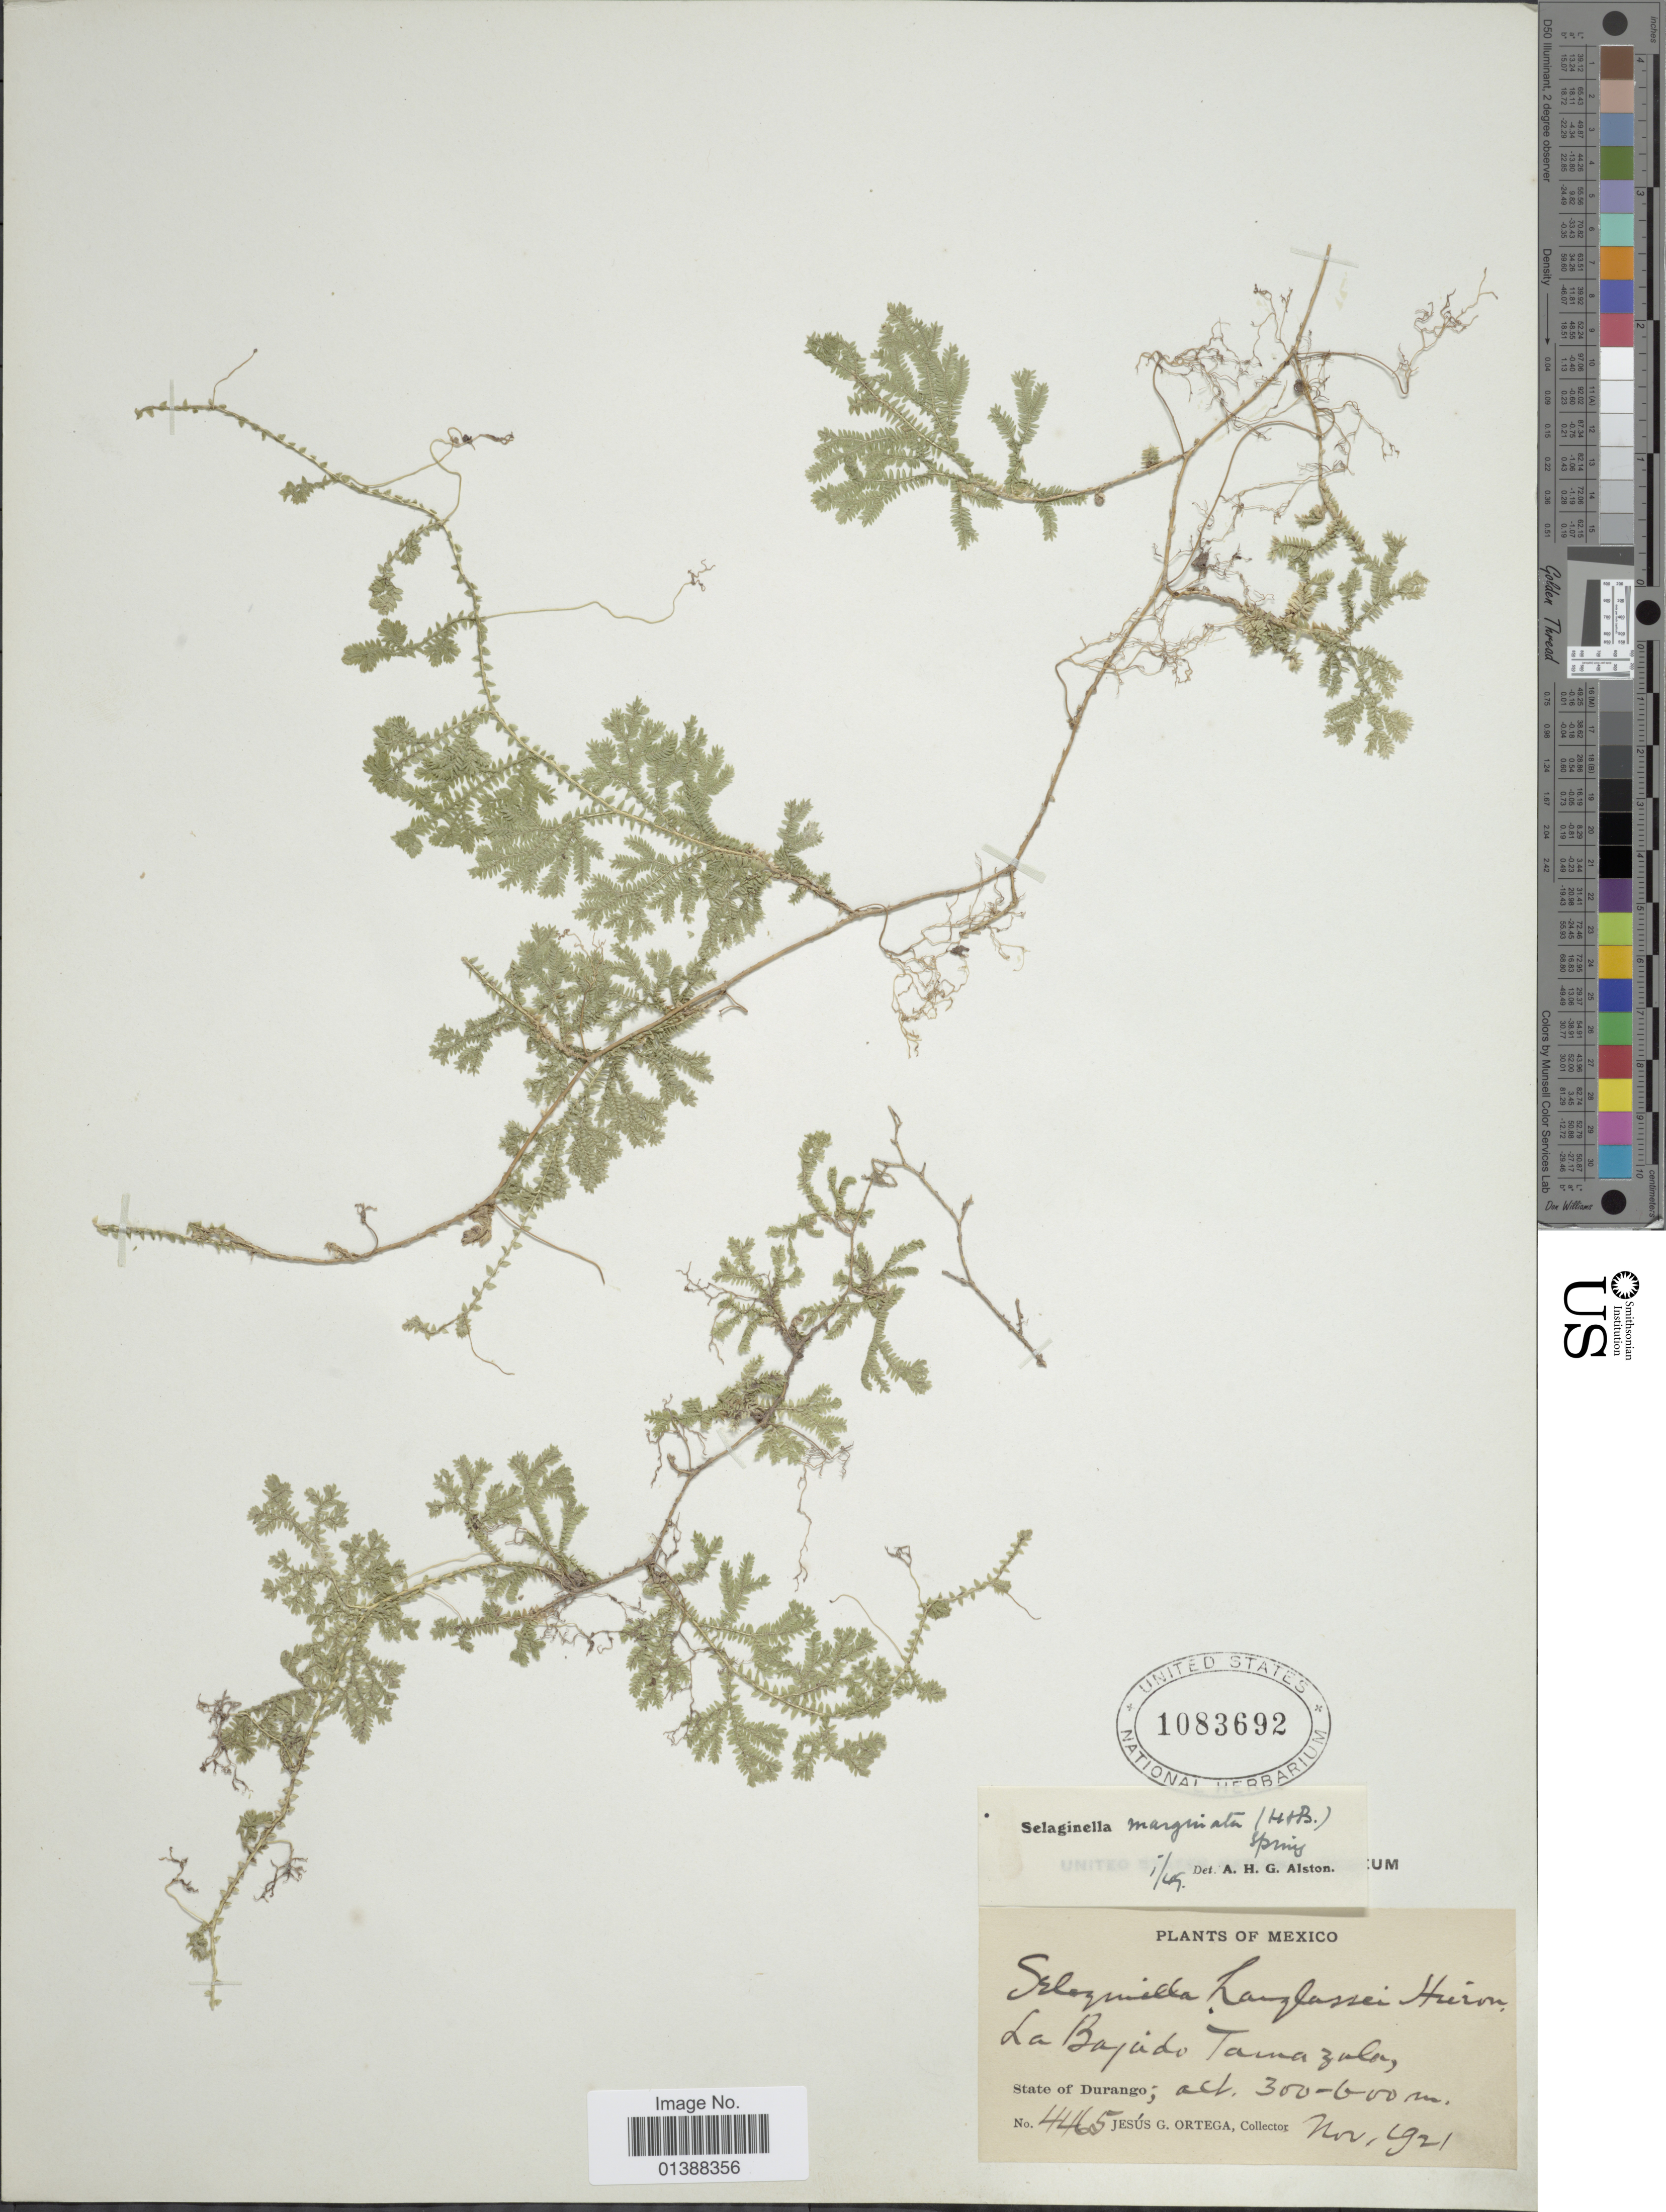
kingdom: Plantae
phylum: Tracheophyta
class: Lycopodiopsida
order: Selaginellales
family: Selaginellaceae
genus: Selaginella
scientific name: Selaginella marginata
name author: (Humb. & Bonpl.) Spring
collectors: J. Ortega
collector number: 4465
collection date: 1921-11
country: Mexico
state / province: Durango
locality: La Bajada Tamazula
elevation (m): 300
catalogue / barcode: US 1083692